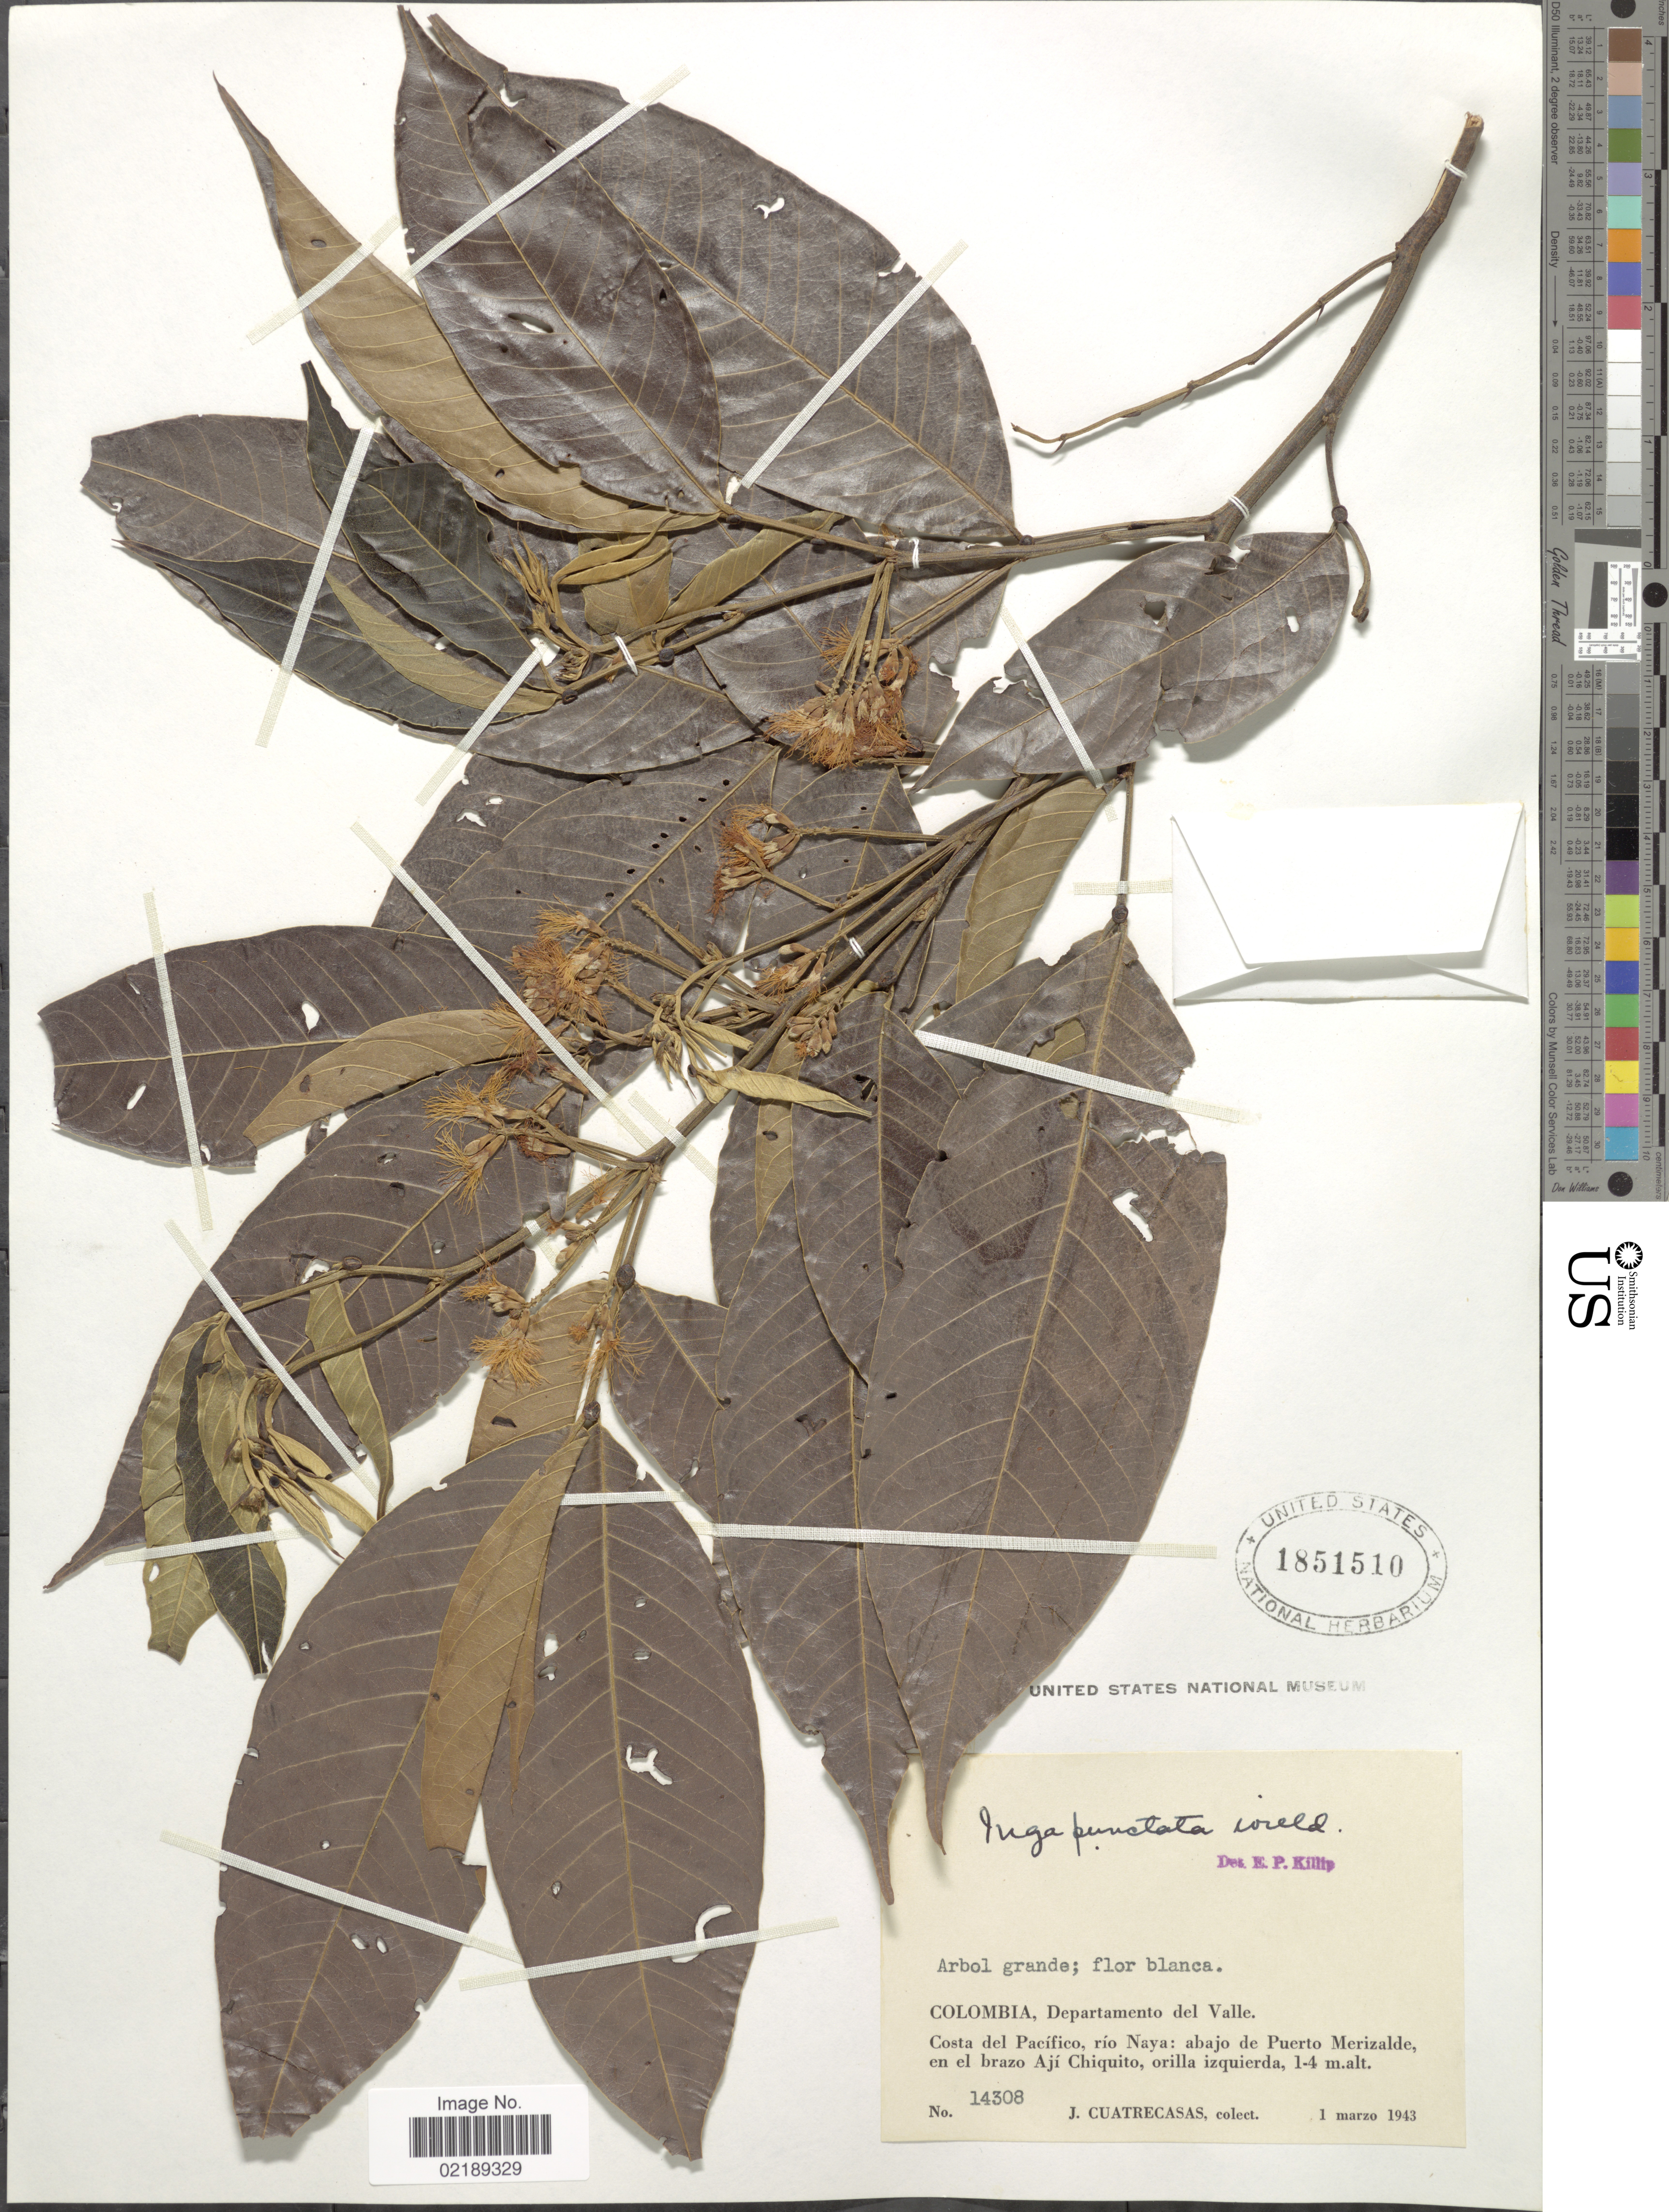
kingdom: Plantae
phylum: Tracheophyta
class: Magnoliopsida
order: Fabales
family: Fabaceae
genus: Inga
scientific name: Inga punctata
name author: Willd.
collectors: J. Cuatrecasas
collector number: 14308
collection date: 1943-03-01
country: Colombia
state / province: Valle del Cauca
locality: Valle, Costa del Pacifico, rio Naya: abajo de Puerto Merizalde, en el brazo Aji Chiquito, orilla izquierda.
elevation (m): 1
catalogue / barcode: US 1851510